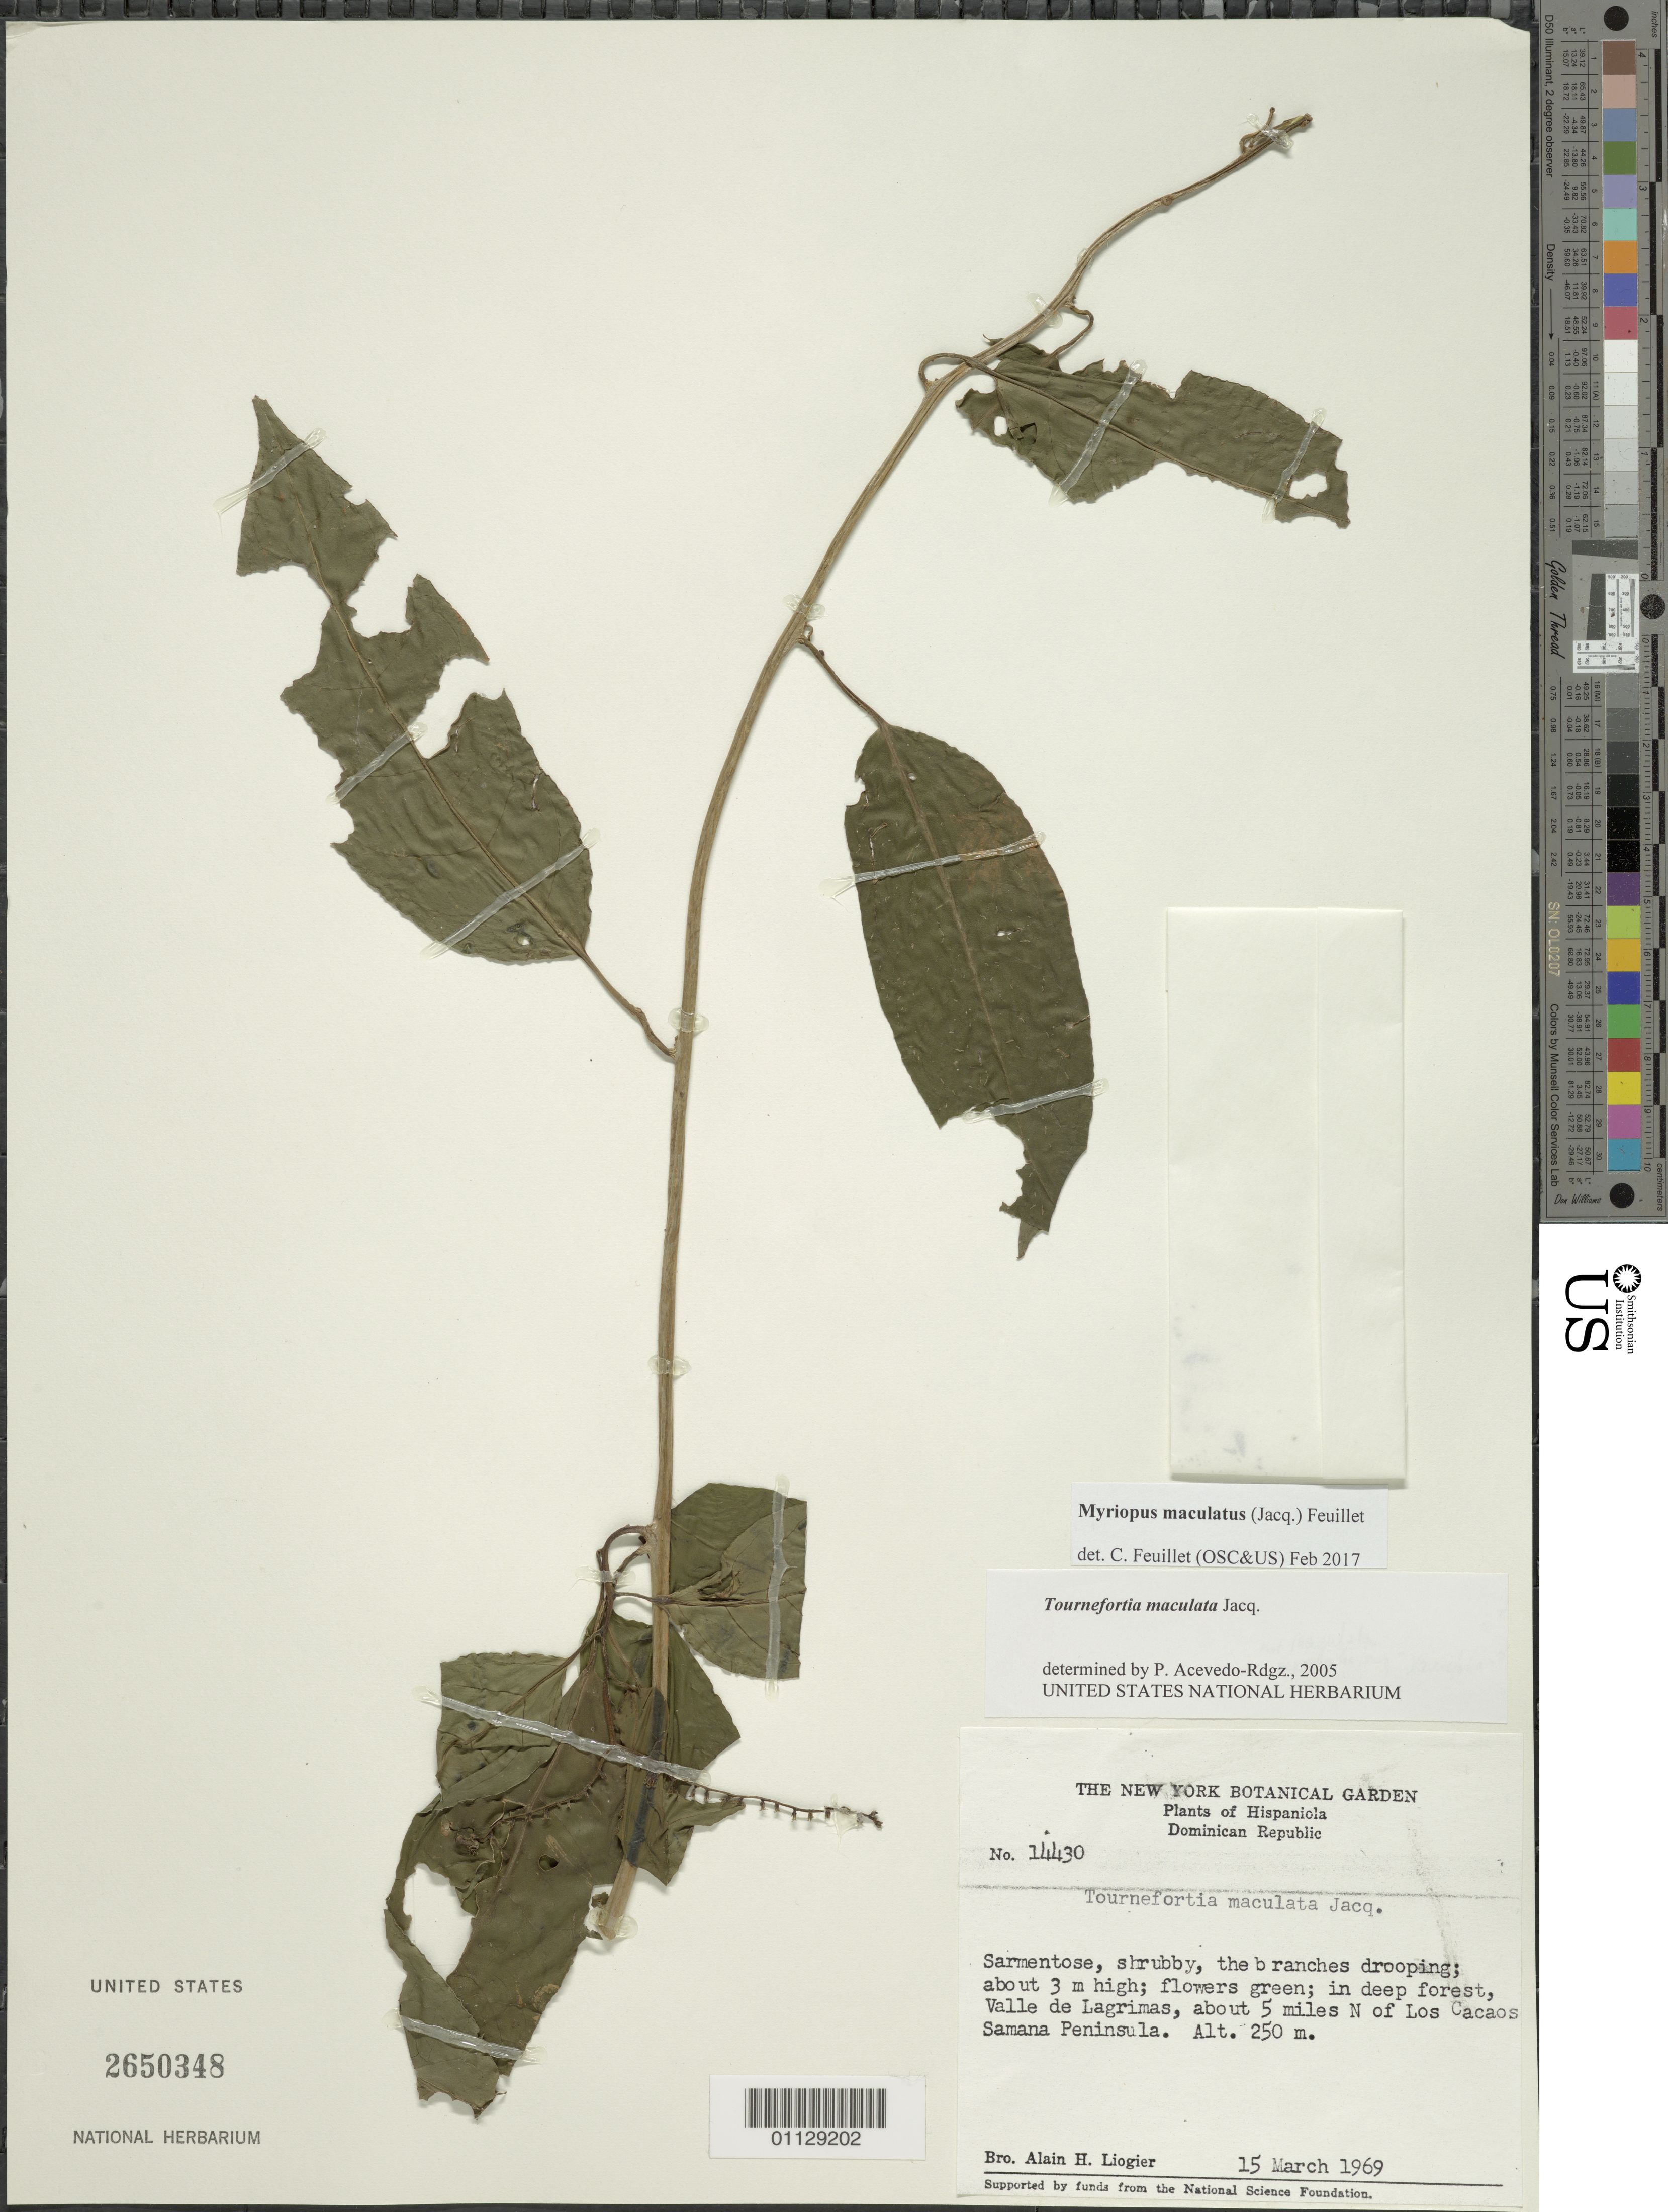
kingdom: Plantae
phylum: Tracheophyta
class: Magnoliopsida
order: Boraginales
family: Heliotropiaceae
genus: Myriopus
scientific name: Myriopus maculatus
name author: (Jacq.) Feuillet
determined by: Feuillet, C.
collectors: A. H. Liogier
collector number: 14430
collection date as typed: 15 Mar 1969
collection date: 1969-03-15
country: Dominican Republic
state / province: Samaná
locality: Valle de Lagrimas, about 5 miles N. of Los Cacaos, Samana Peninsula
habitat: In deep forest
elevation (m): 250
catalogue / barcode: US 2650348